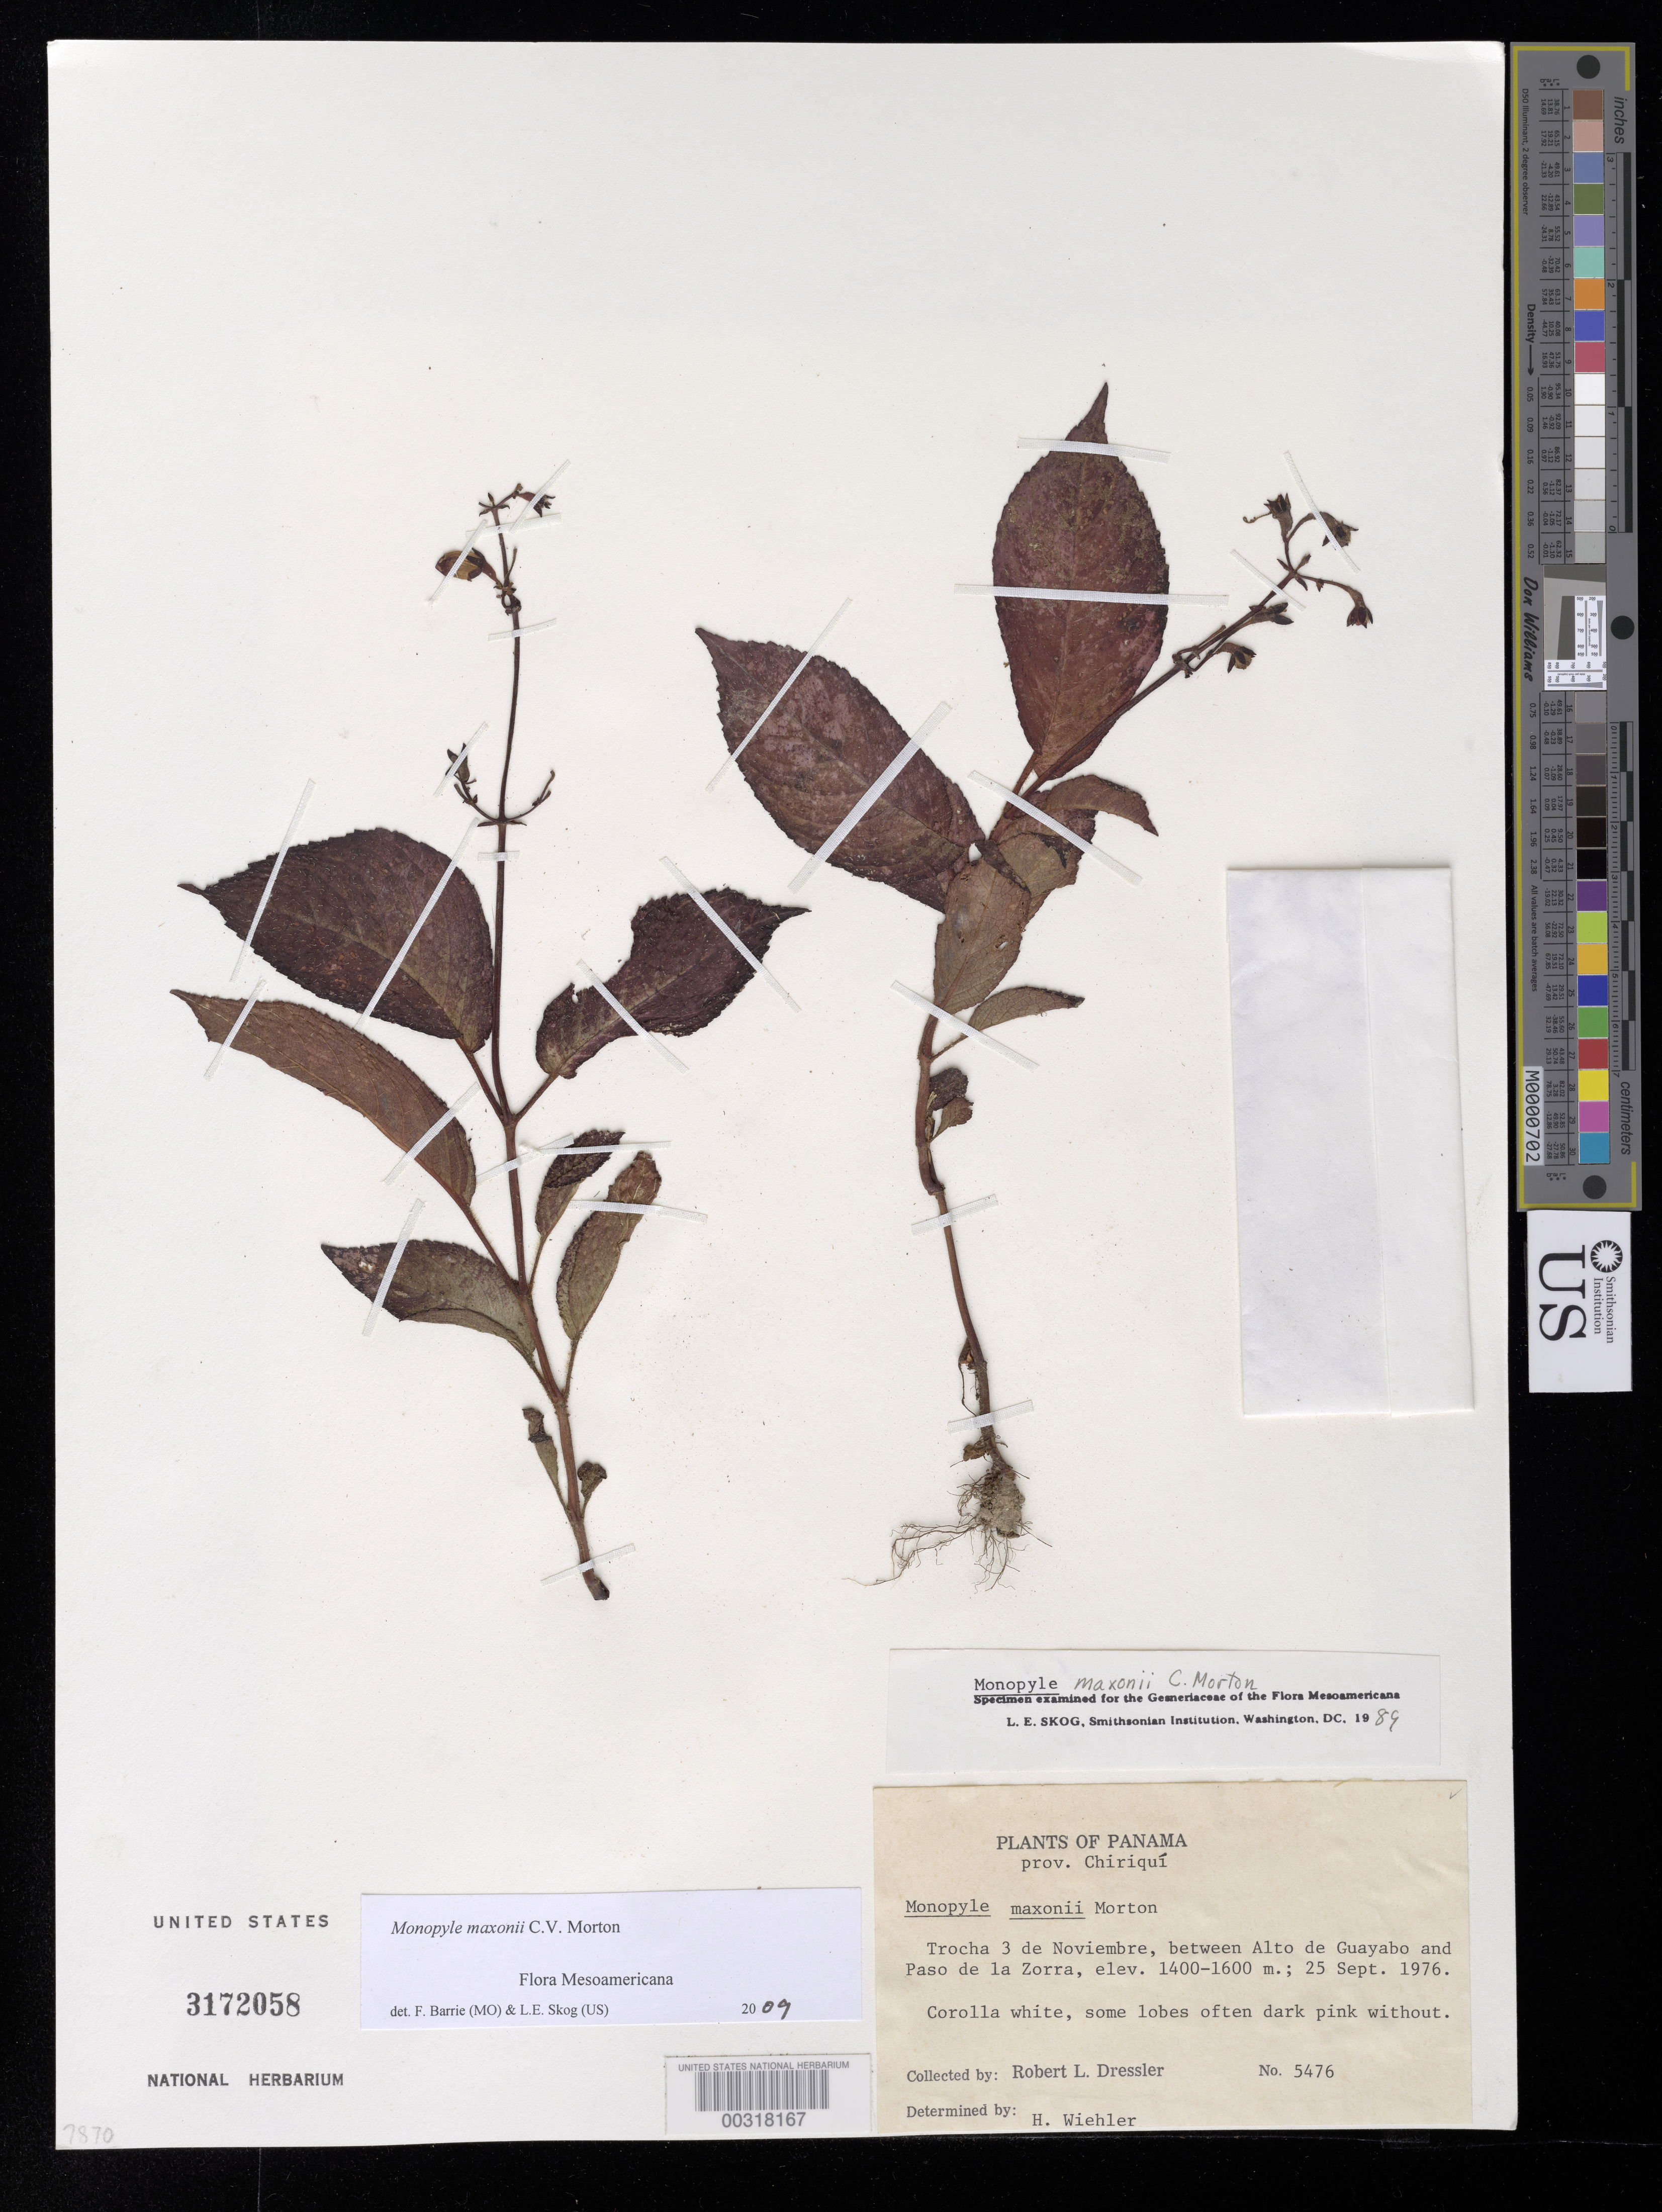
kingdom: Plantae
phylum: Tracheophyta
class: Magnoliopsida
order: Lamiales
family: Gesneriaceae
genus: Monopyle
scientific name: Monopyle maxonii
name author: C.V. Morton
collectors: R. Dressler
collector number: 5476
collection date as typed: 25 Sep 1976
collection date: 1976-09-25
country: Panama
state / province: Chiriquí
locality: Between Alto de Guayabo and Paso de la Zorro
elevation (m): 1400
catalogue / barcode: US 3172058